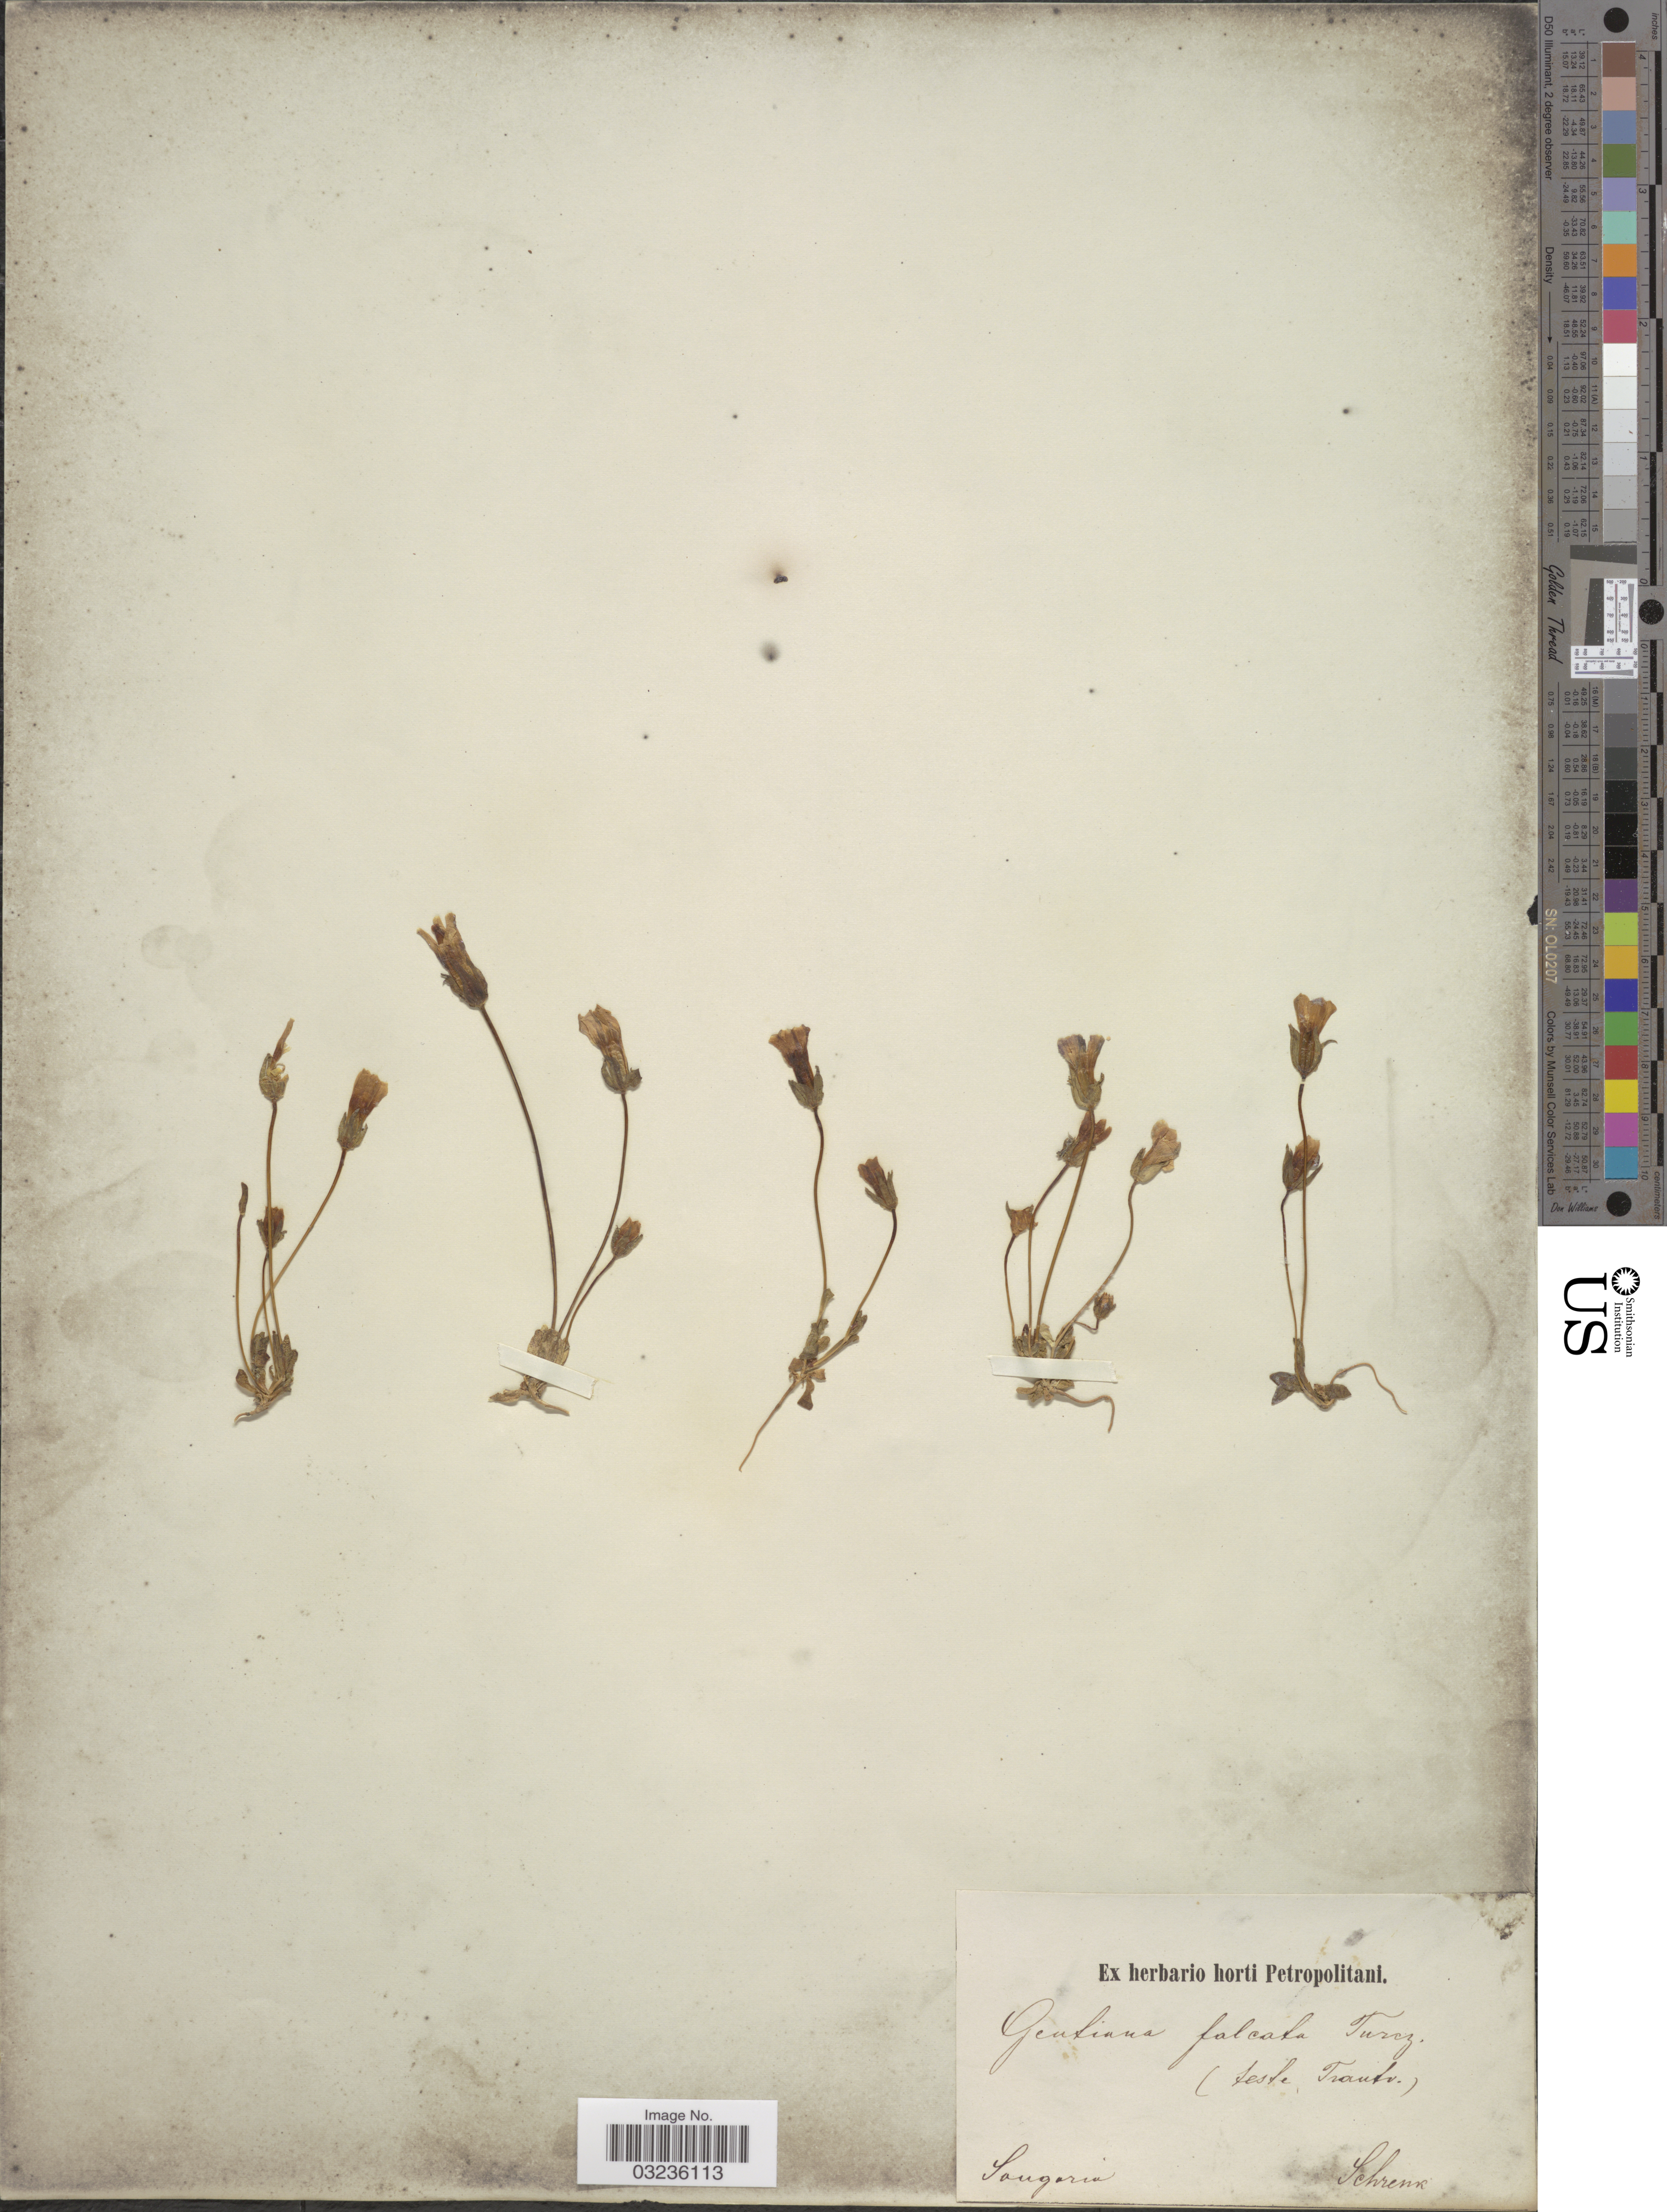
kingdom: Plantae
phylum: Tracheophyta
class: Magnoliopsida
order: Gentianales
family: Gentianaceae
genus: Gentiana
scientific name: Gentiana excisa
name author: C. Presl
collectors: A.G. Schrenk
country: Kazakhstan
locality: Songoria.